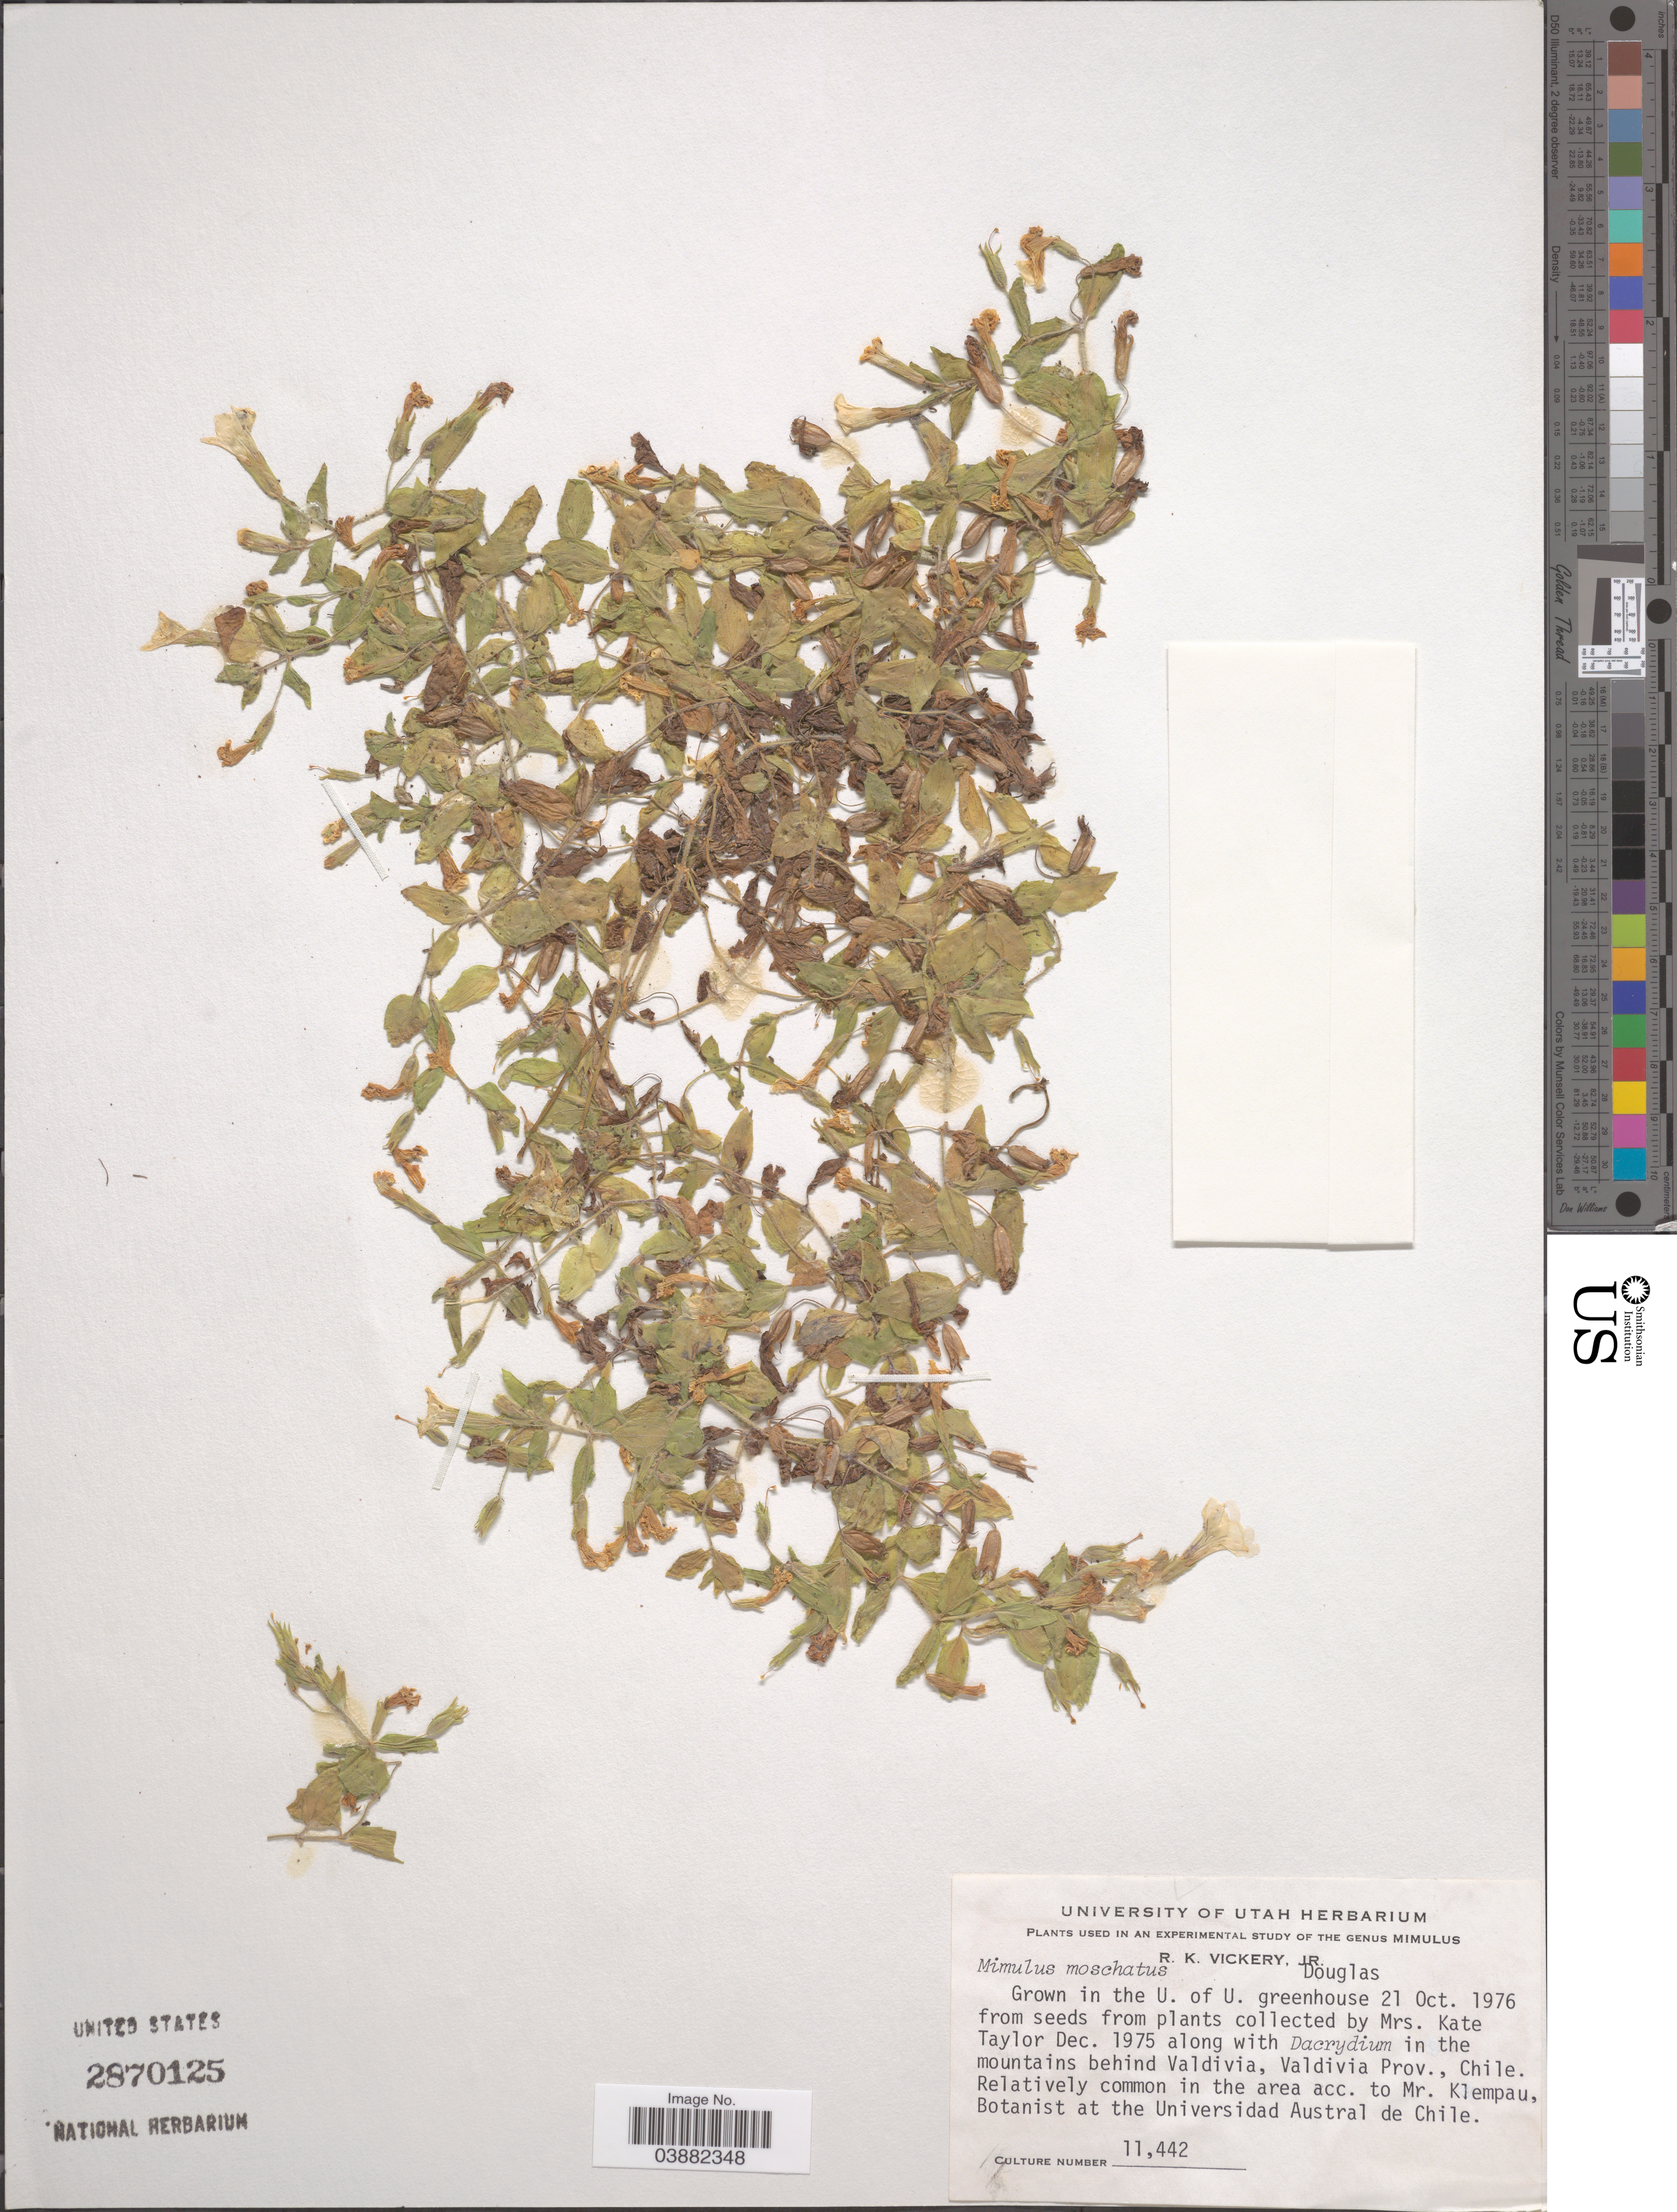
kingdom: Plantae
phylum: Tracheophyta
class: Magnoliopsida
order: Lamiales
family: Phrymaceae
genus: Mimulus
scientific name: Mimulus moschatus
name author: Douglas ex Lindl.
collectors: University of Utah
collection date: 1976-10-21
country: United States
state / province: Utah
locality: In the U. of U. greenhouse.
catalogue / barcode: US 2870125